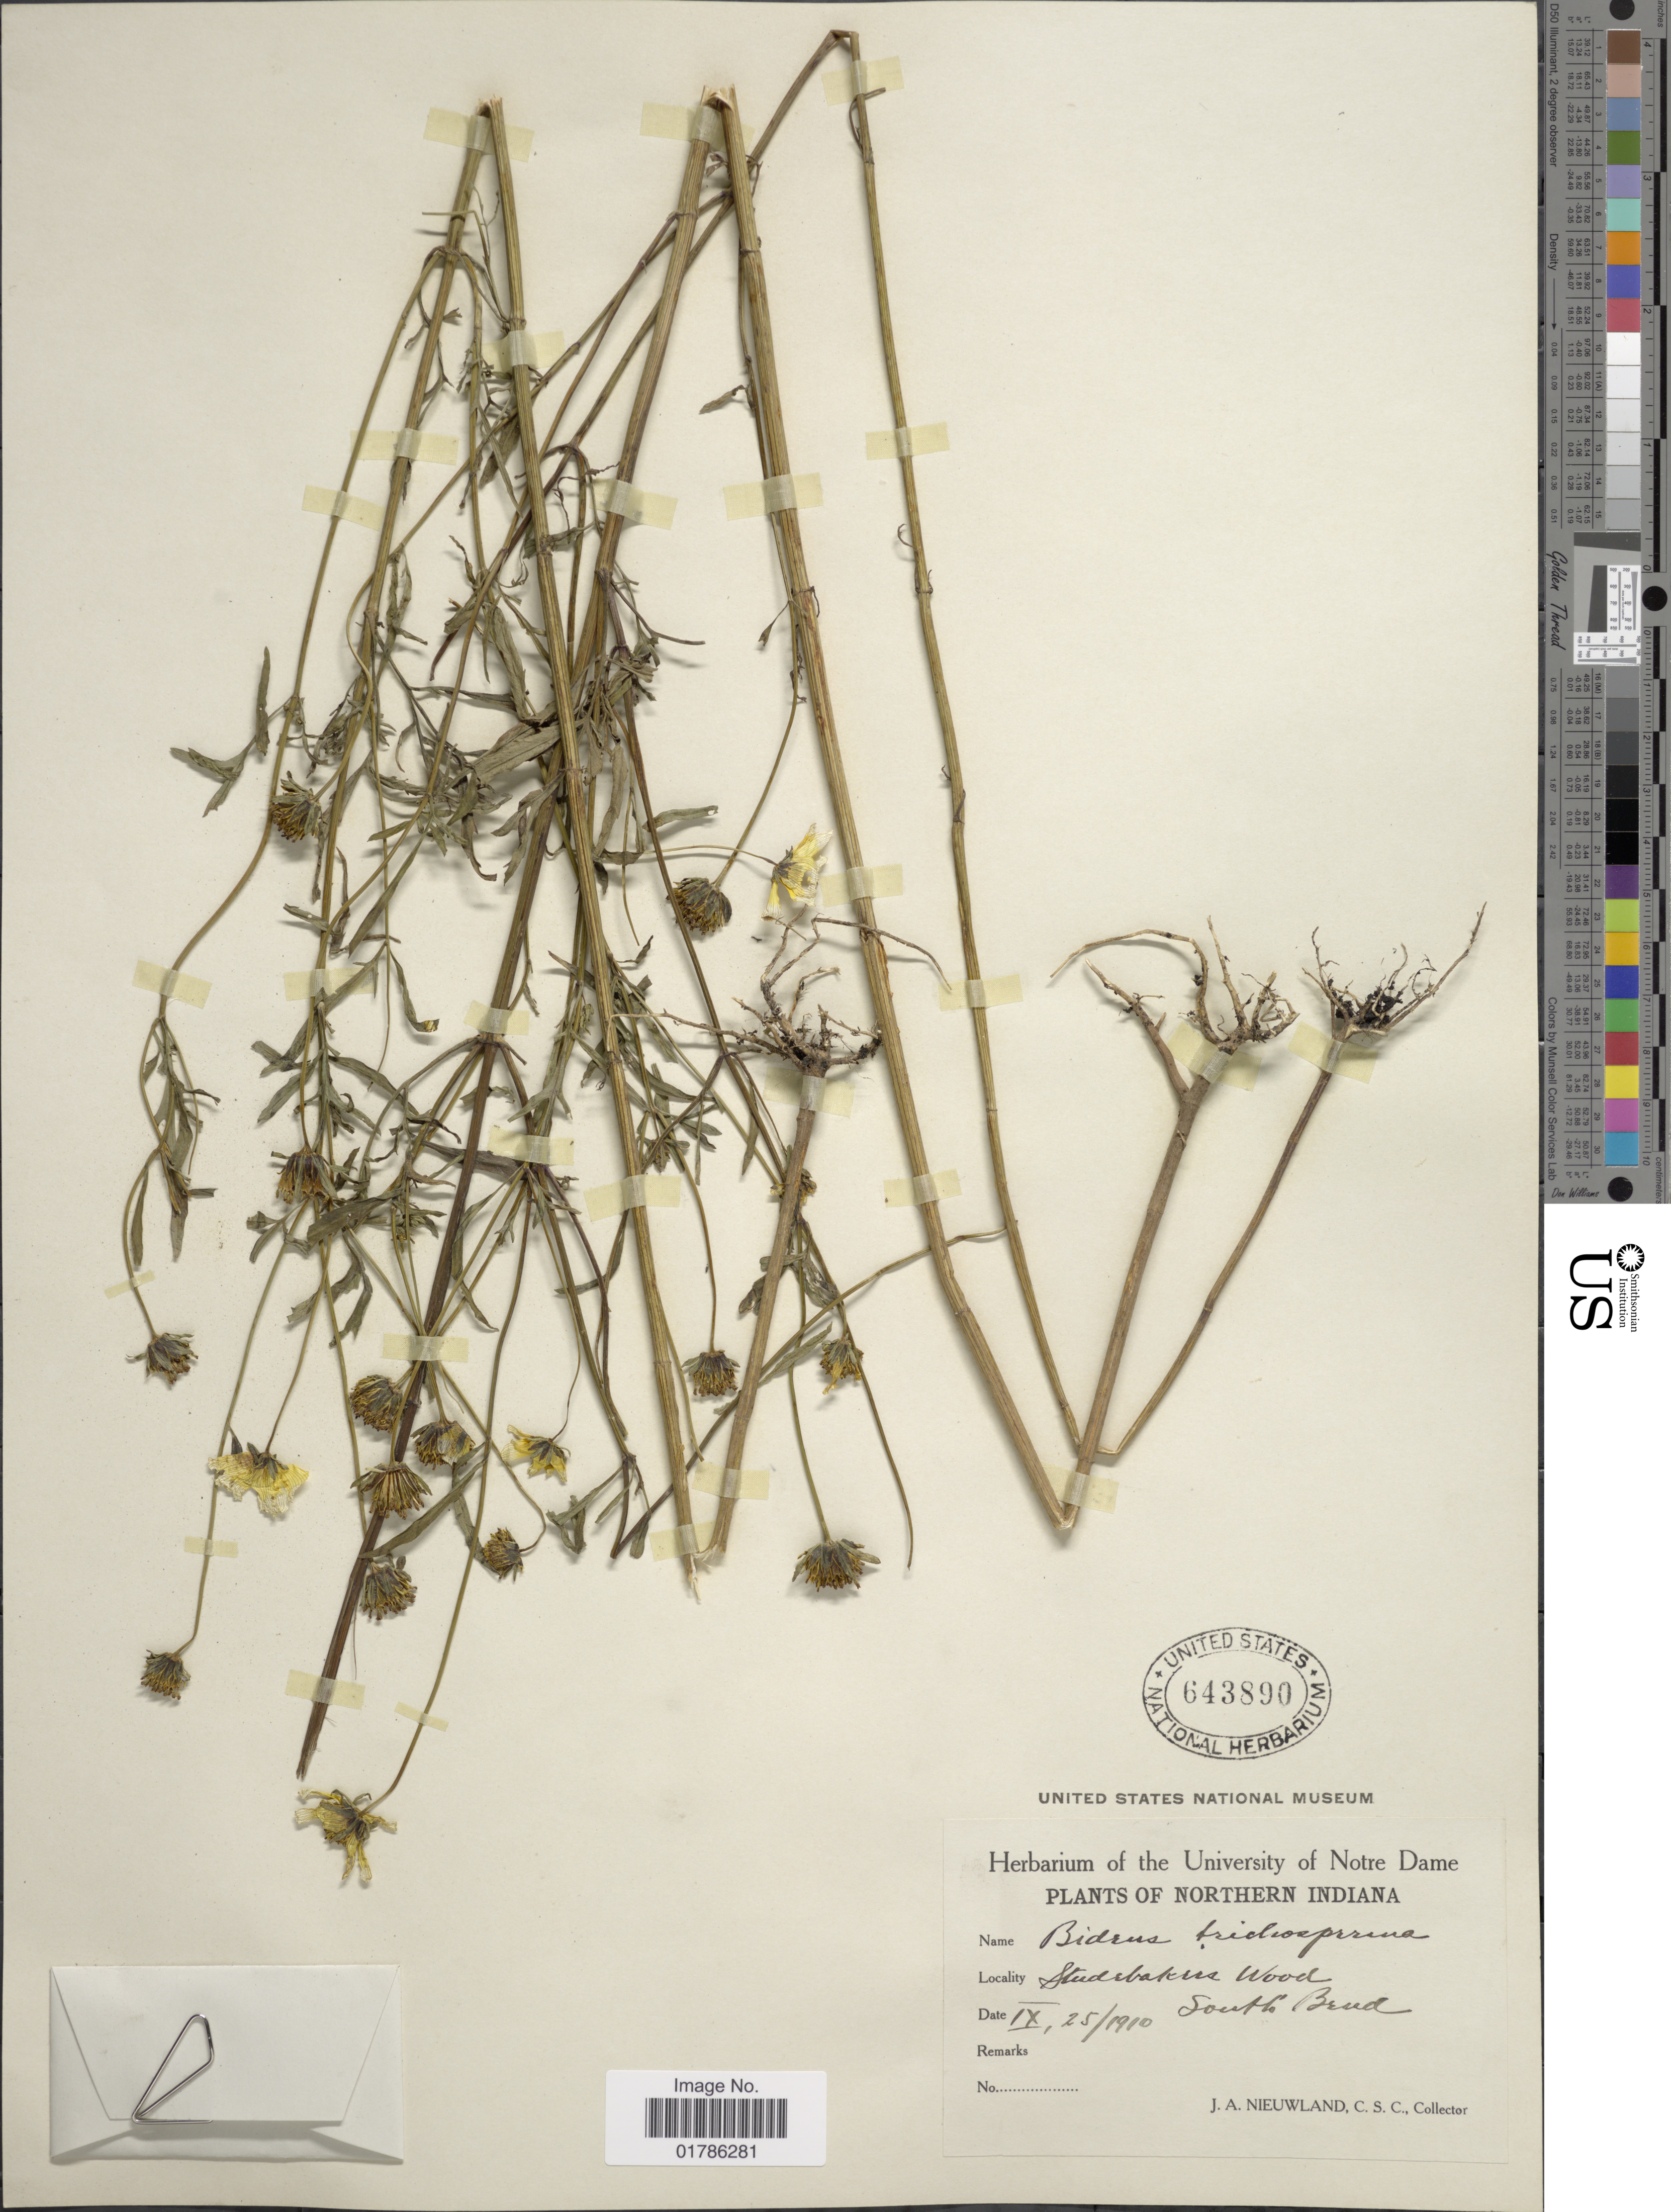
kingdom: Plantae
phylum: Tracheophyta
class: Magnoliopsida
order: Asterales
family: Asteraceae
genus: Bidens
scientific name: Bidens coronata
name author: (L.) Britton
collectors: J. A. Nieuwland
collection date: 1910-09-25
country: United States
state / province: Indiana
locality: Northern Indiana, Studebakers Wood, South Bend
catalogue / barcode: US 643890